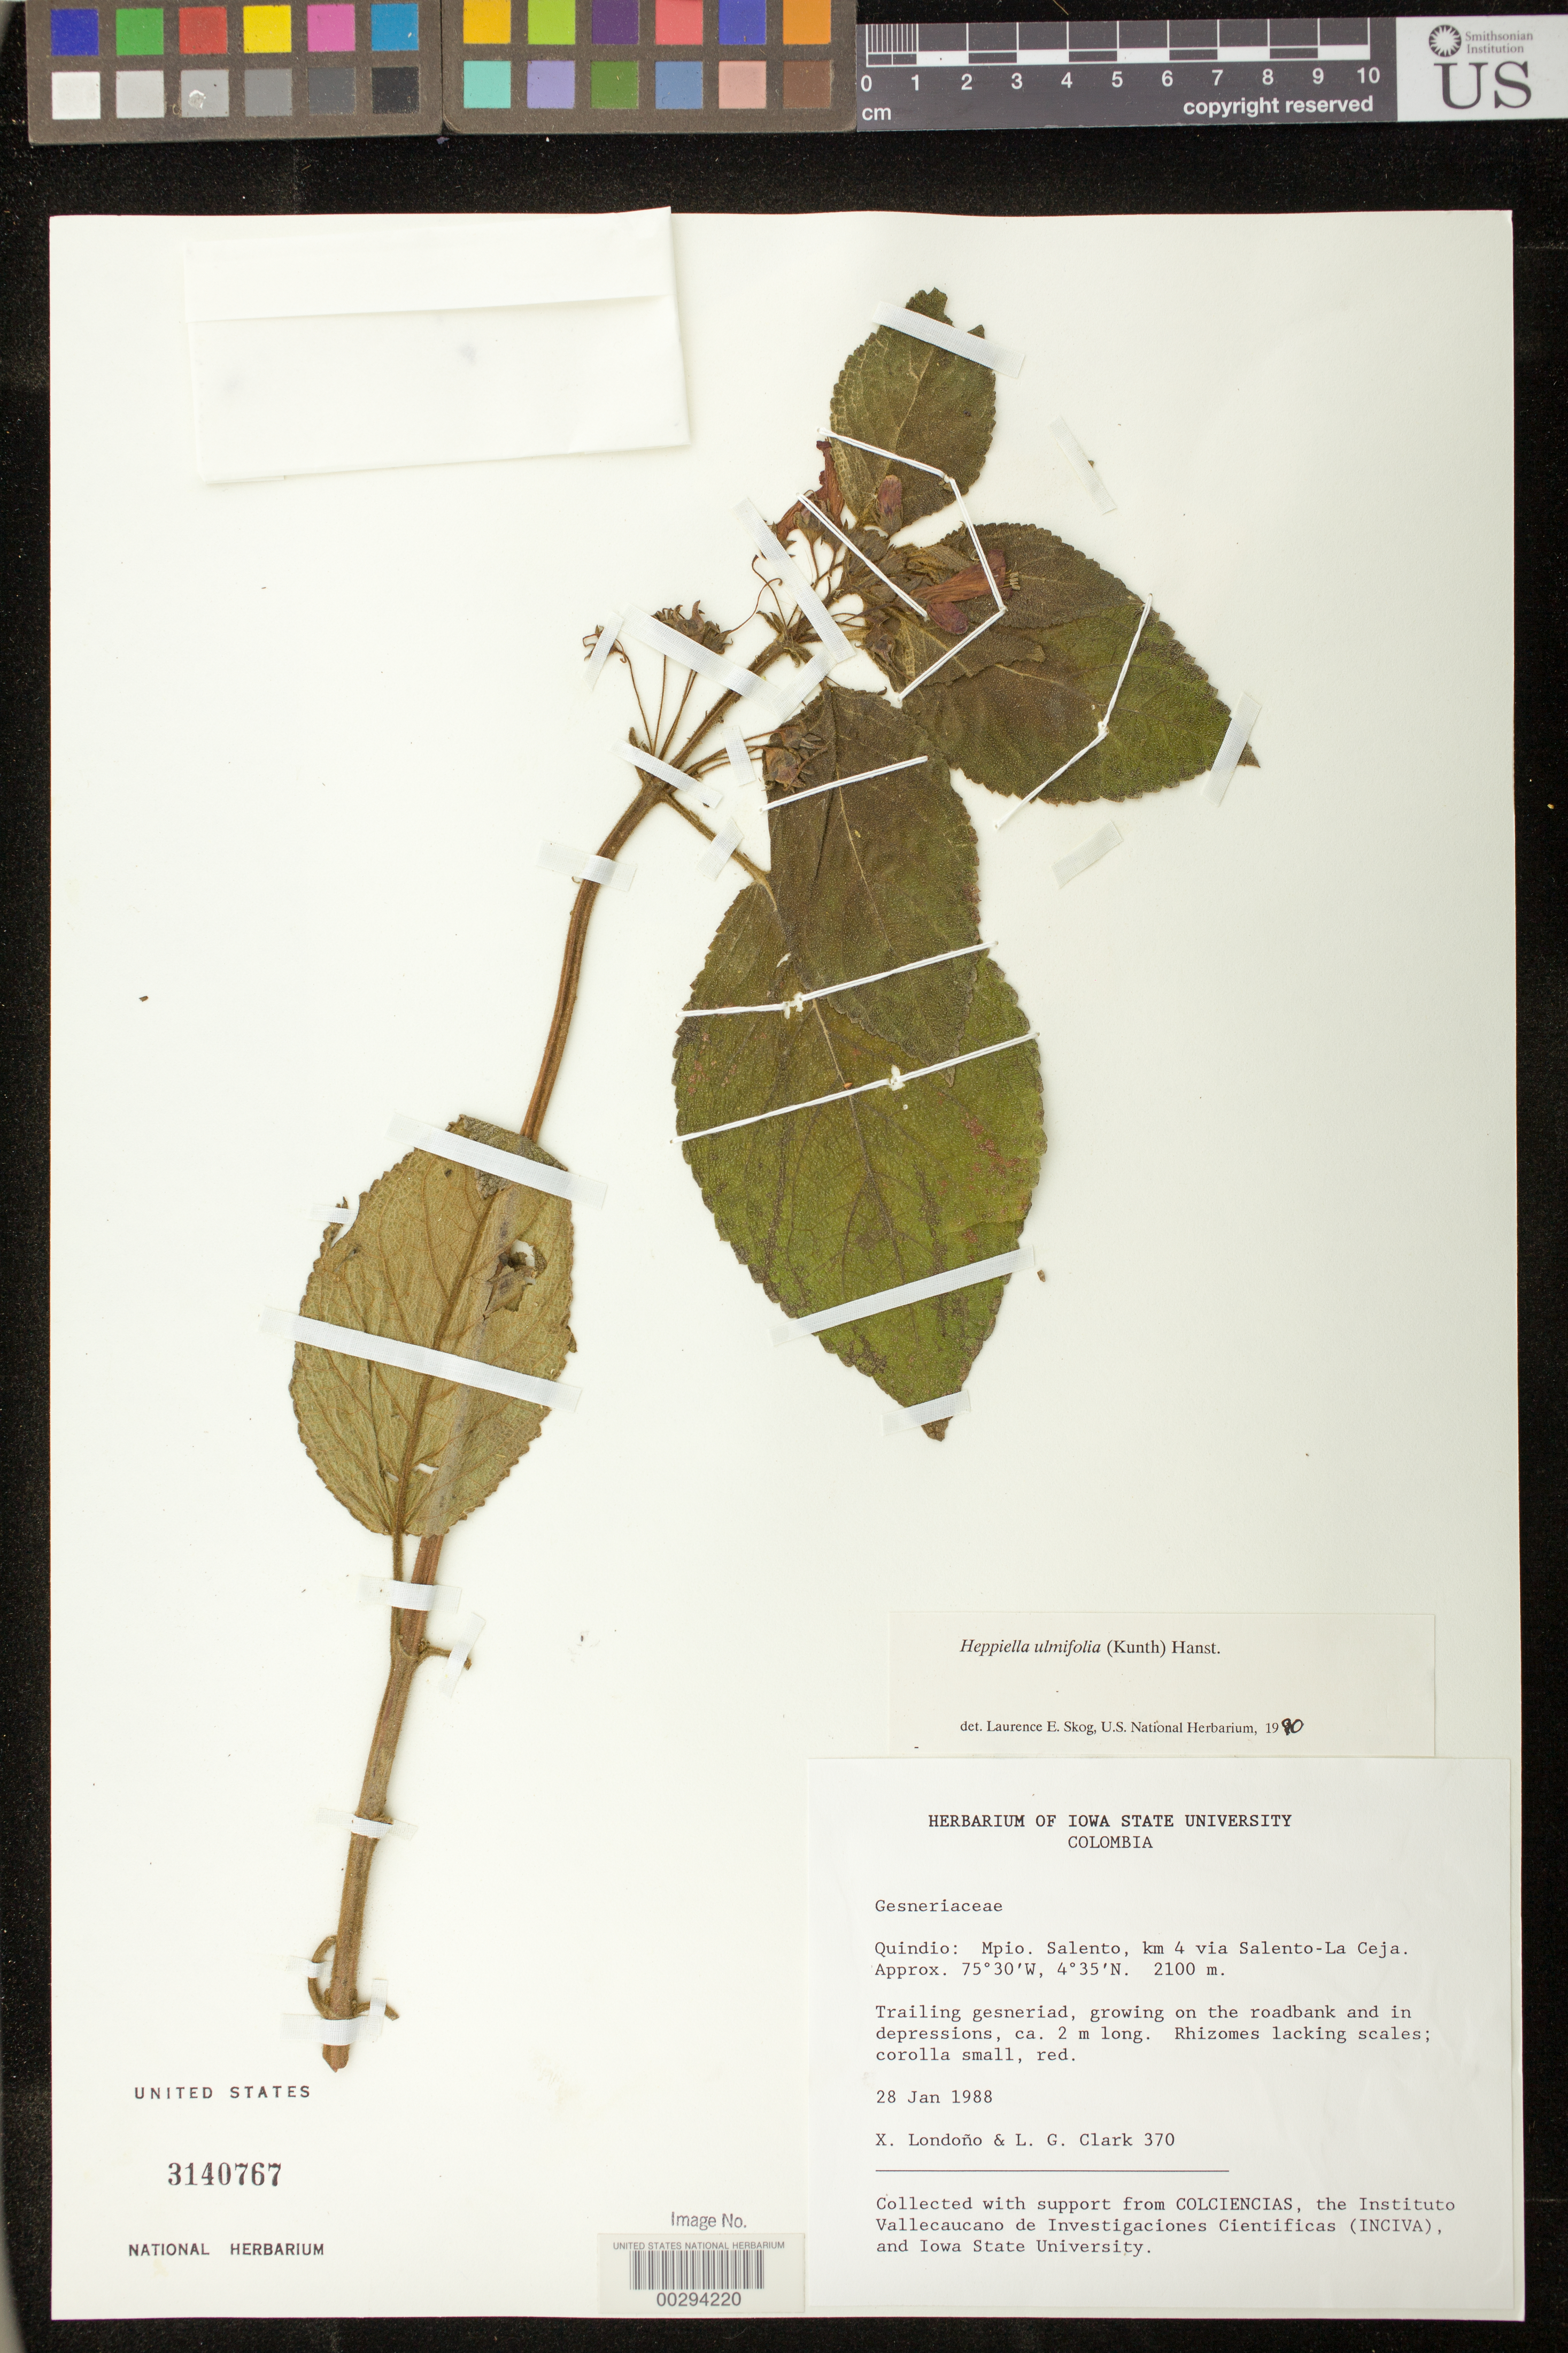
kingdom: Plantae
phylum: Tracheophyta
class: Magnoliopsida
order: Lamiales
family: Gesneriaceae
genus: Heppiella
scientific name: Heppiella ulmifolia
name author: (Kunth) Hanst.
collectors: X. Londoño & L. G. Clark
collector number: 370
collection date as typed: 28 Jan 1988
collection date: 1988-01-28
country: Colombia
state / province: Quindío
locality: Mun. of Salento, km 4 via Salento-La Ceja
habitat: On the roadbank and in depressions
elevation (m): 2100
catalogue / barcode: US 3140767